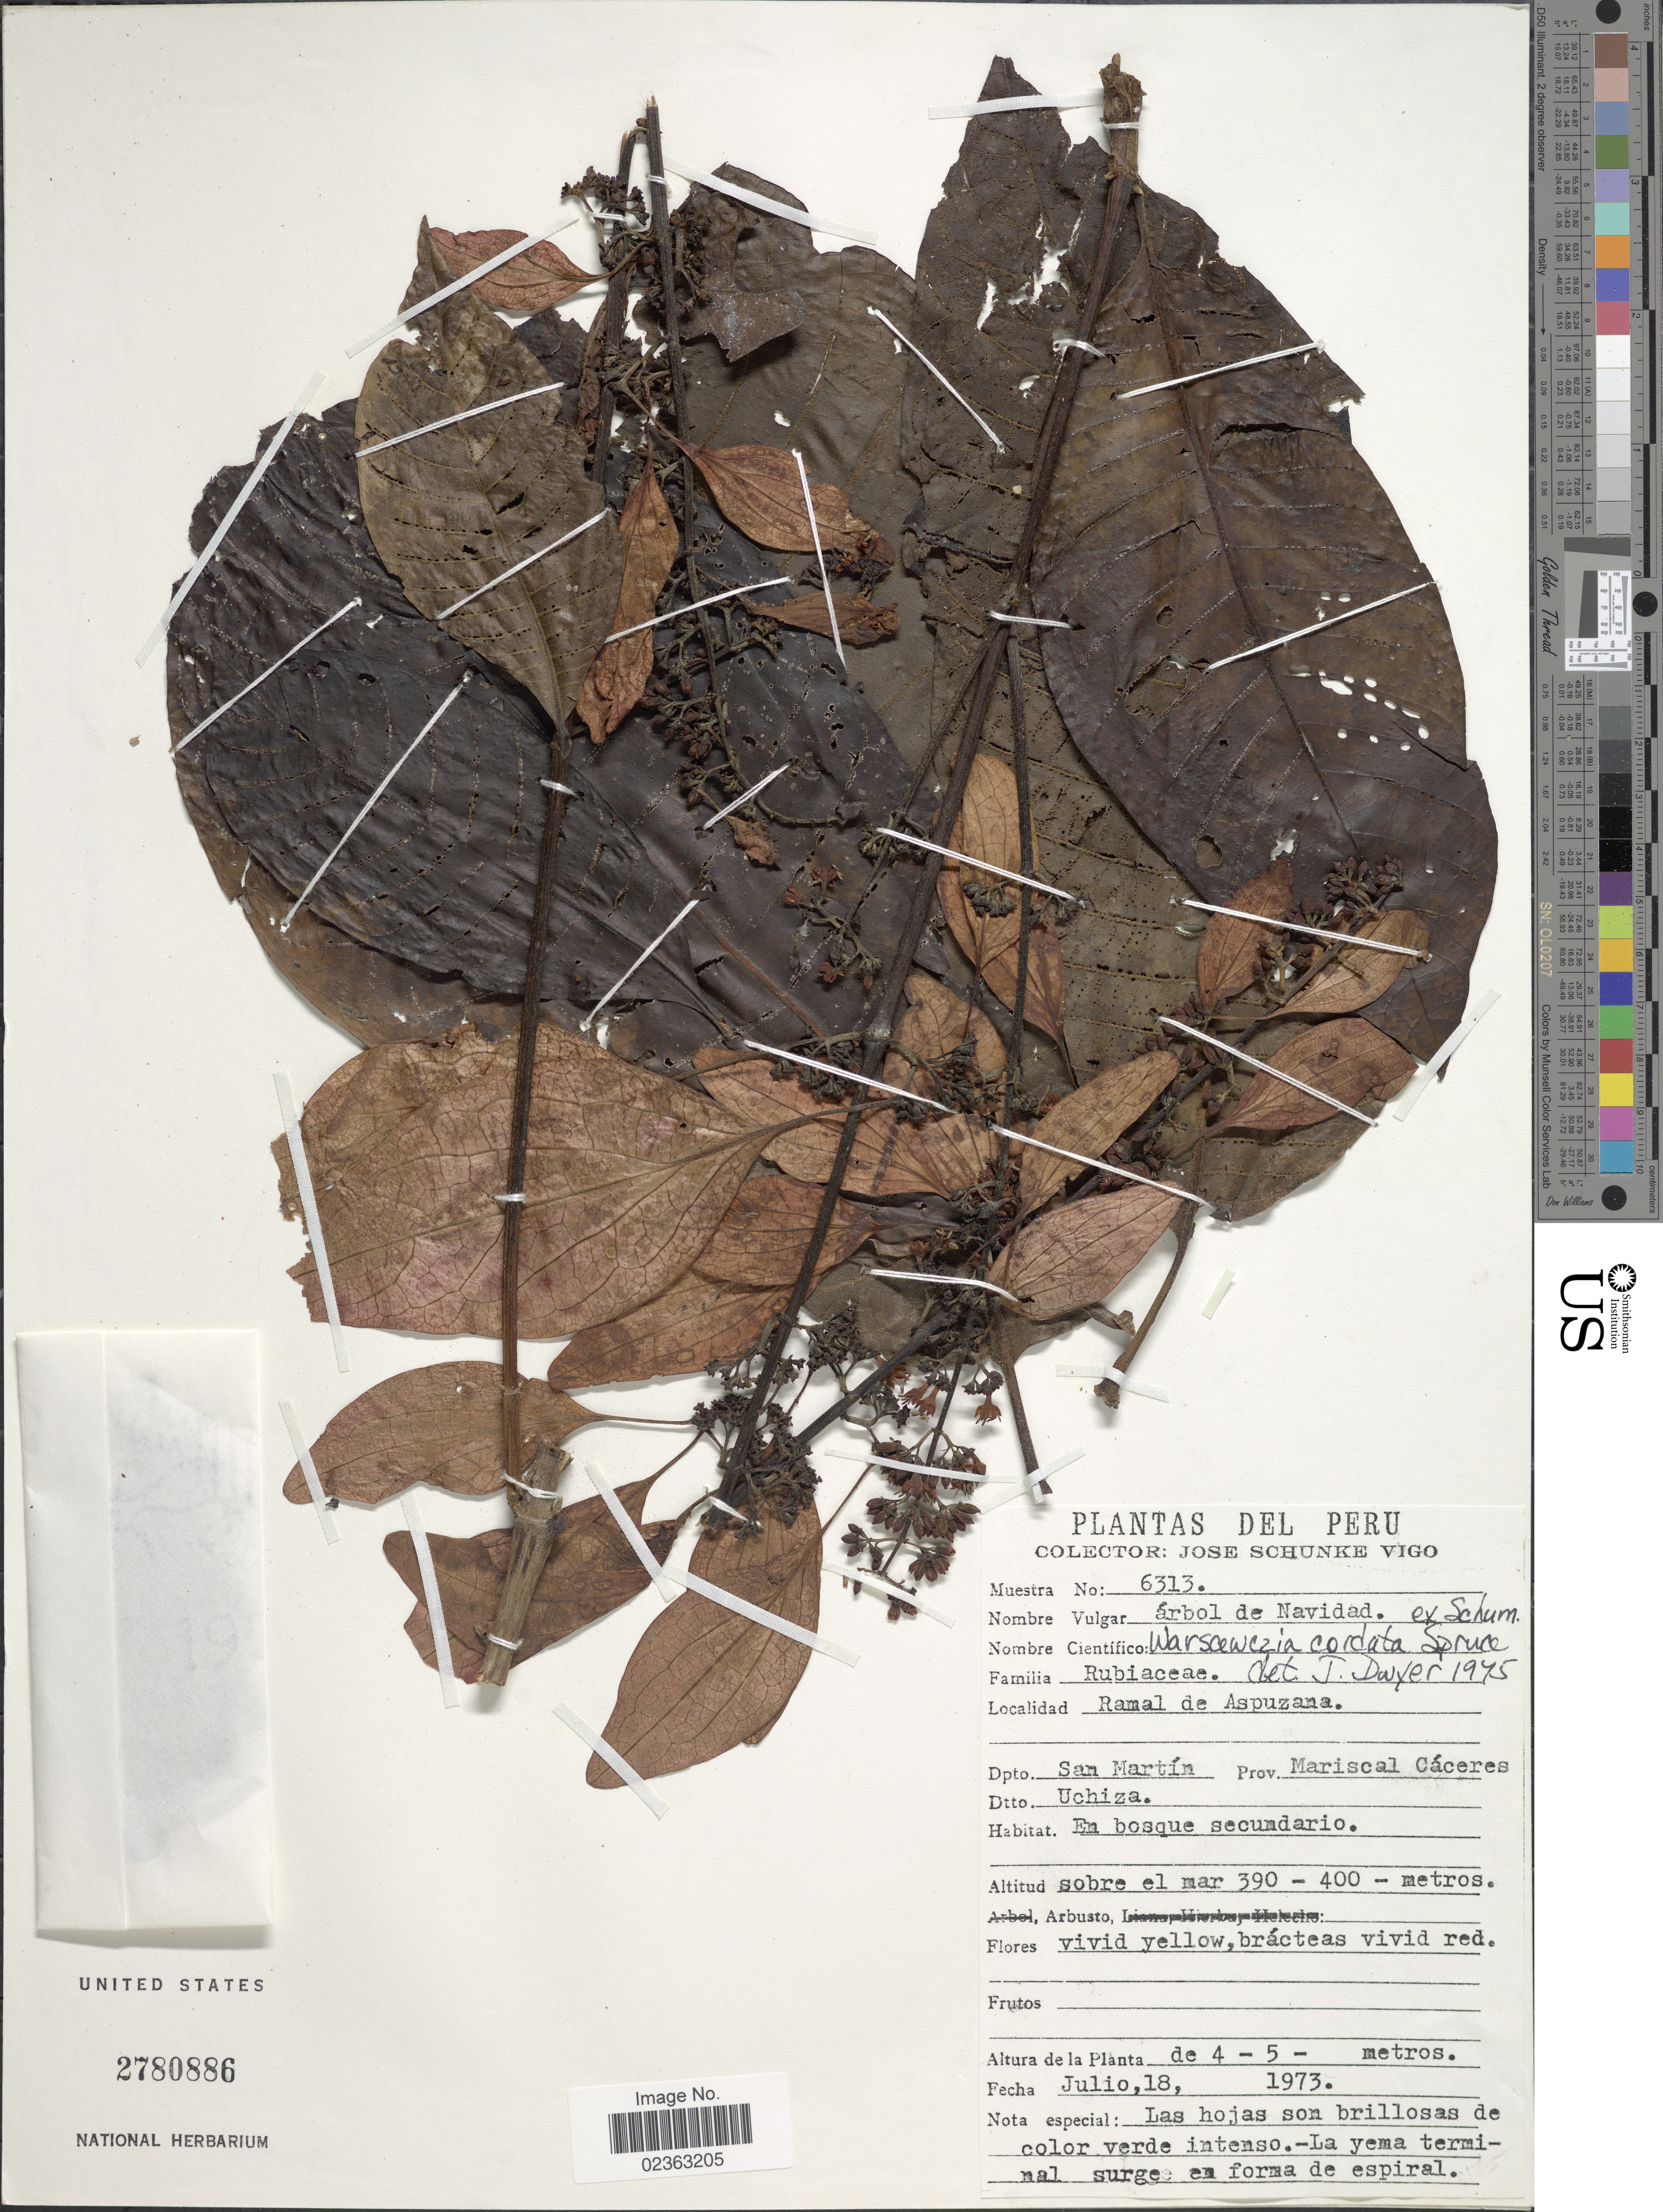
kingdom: Plantae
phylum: Tracheophyta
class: Magnoliopsida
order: Gentianales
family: Rubiaceae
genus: Warszewiczia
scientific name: Warszewiczia coccinea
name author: (Vahl) Klotzsch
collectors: J. Schunke Vigo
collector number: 6313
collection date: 1973-07-19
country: Peru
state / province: San Martín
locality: Prov. Mariscal Caceres, Dtto. Uchiza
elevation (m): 390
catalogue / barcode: US 2780886